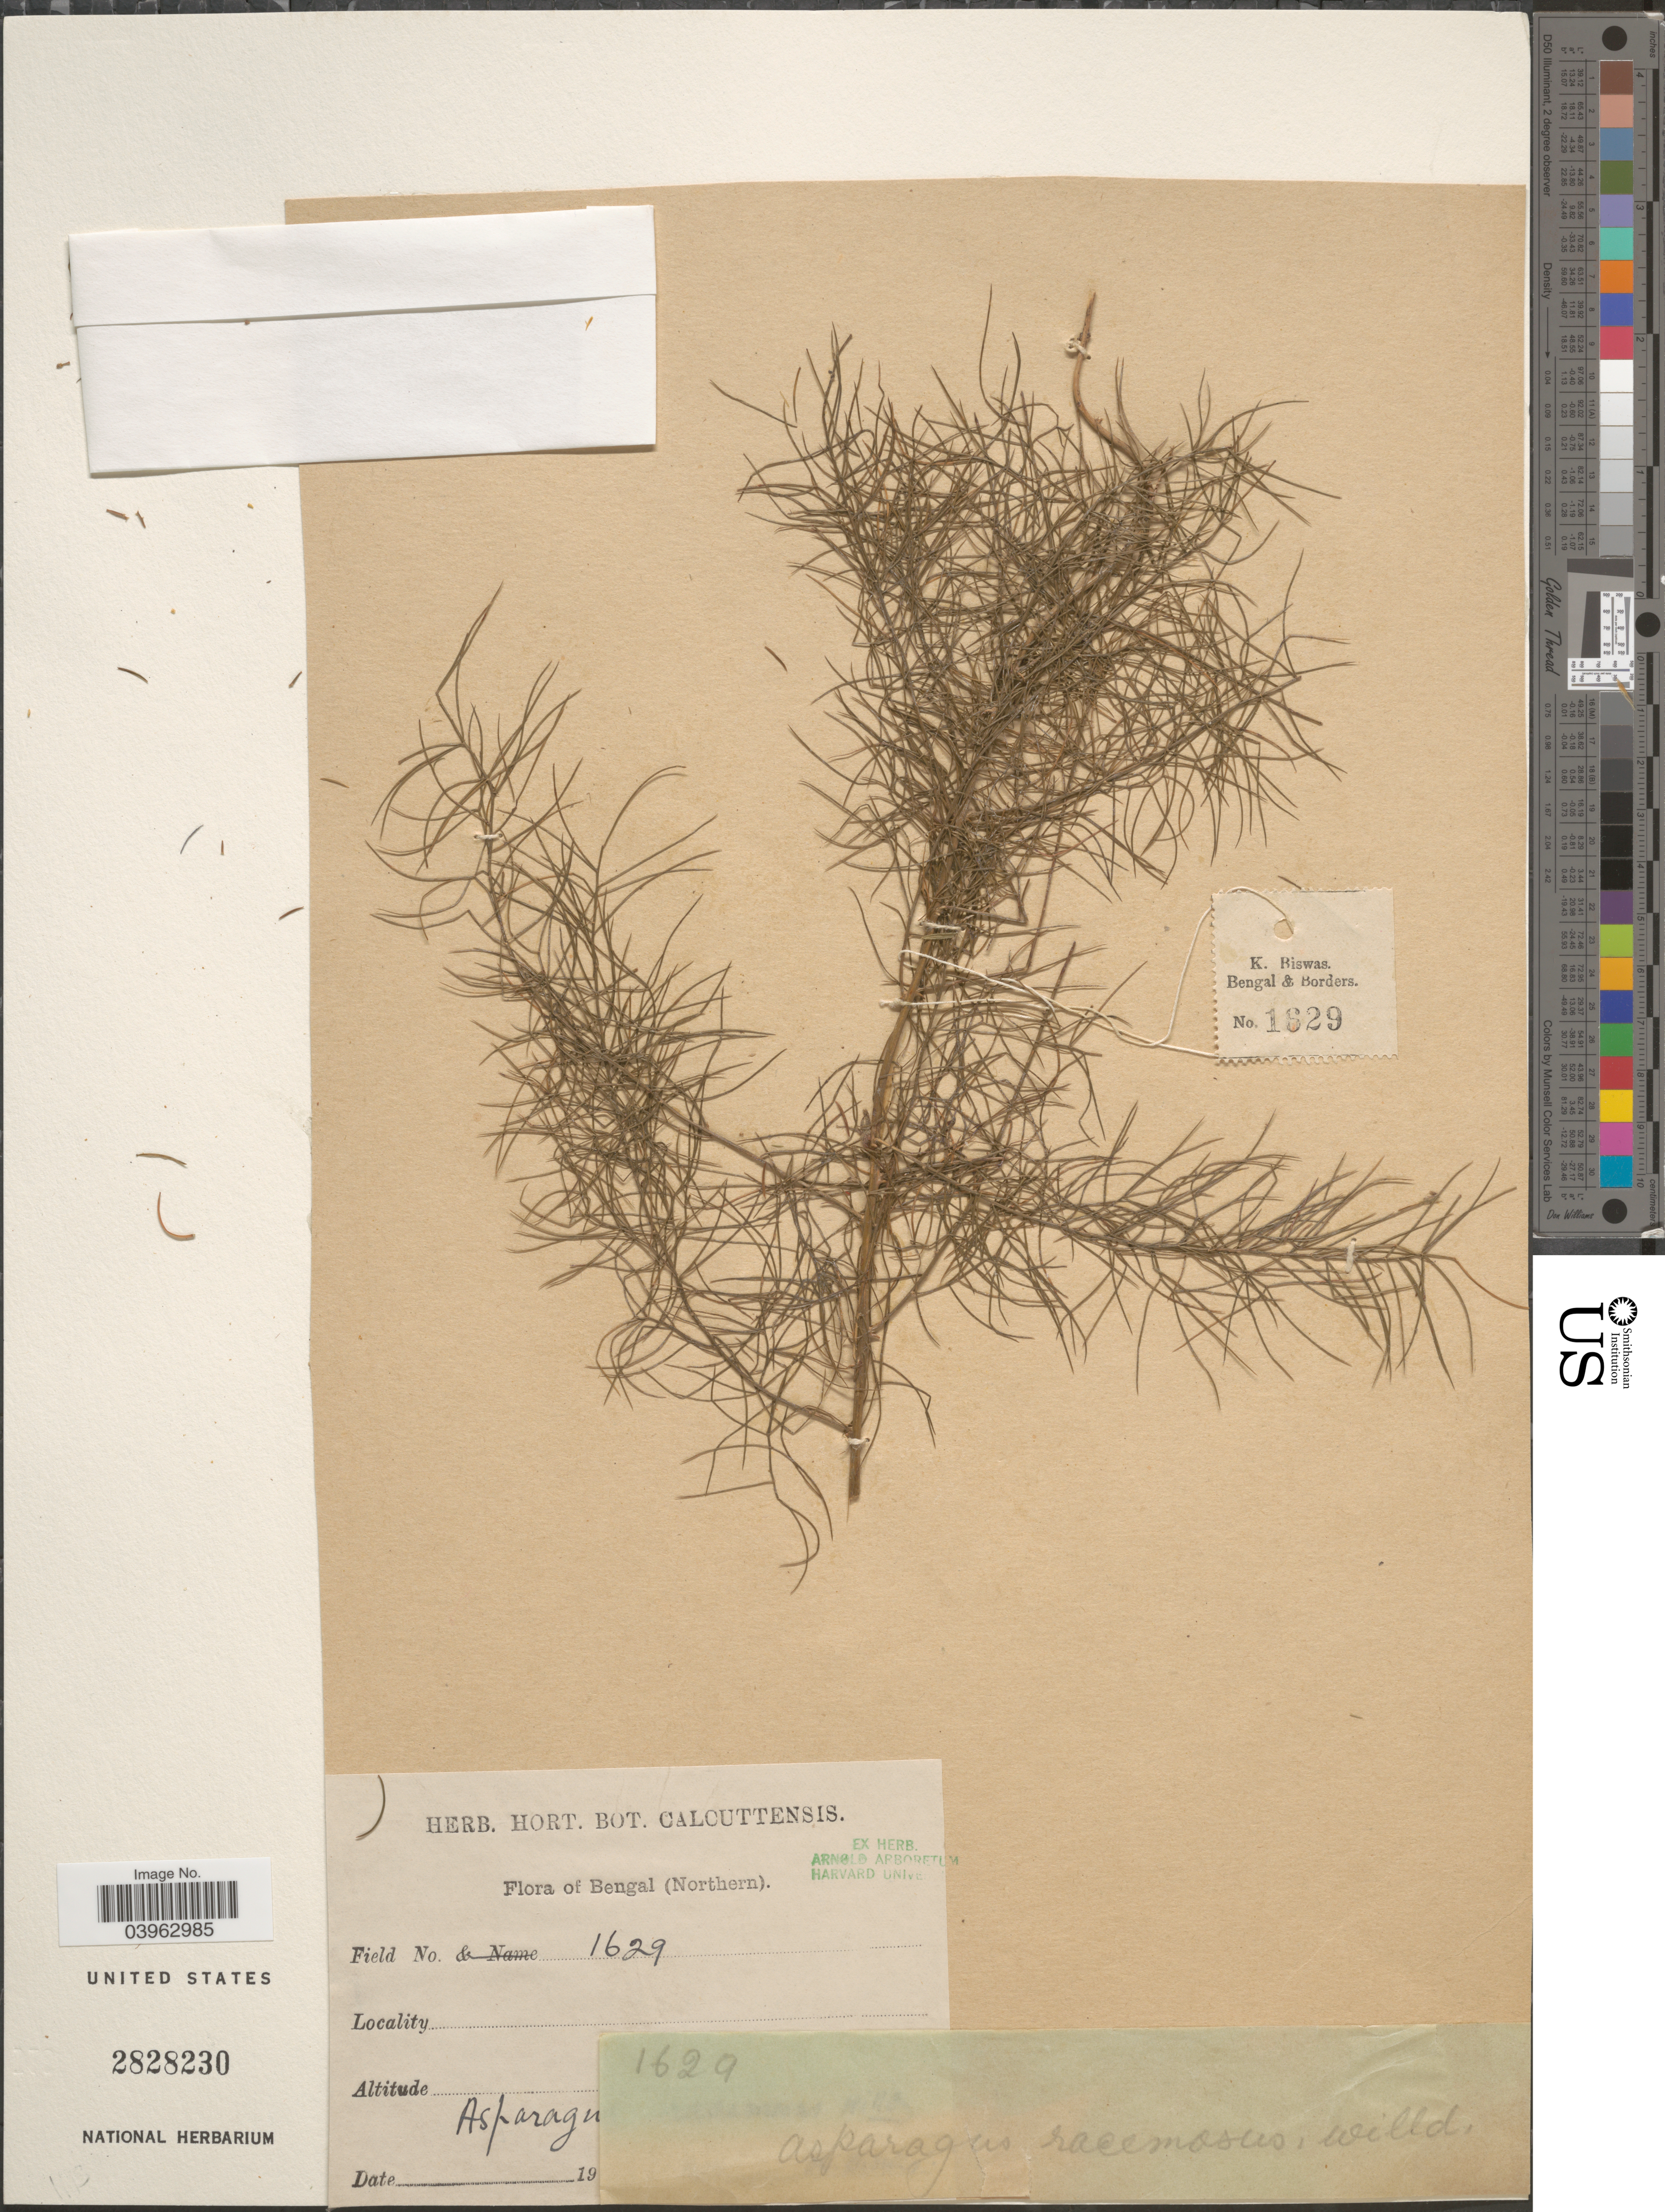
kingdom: Plantae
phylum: Tracheophyta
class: Liliopsida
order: Asparagales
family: Asparagaceae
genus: Asparagus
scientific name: Asparagus racemosus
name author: Willd.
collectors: K. Biswas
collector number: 1629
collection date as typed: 19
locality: Bengal (Northern). Bengal & Borders.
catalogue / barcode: US 2828230